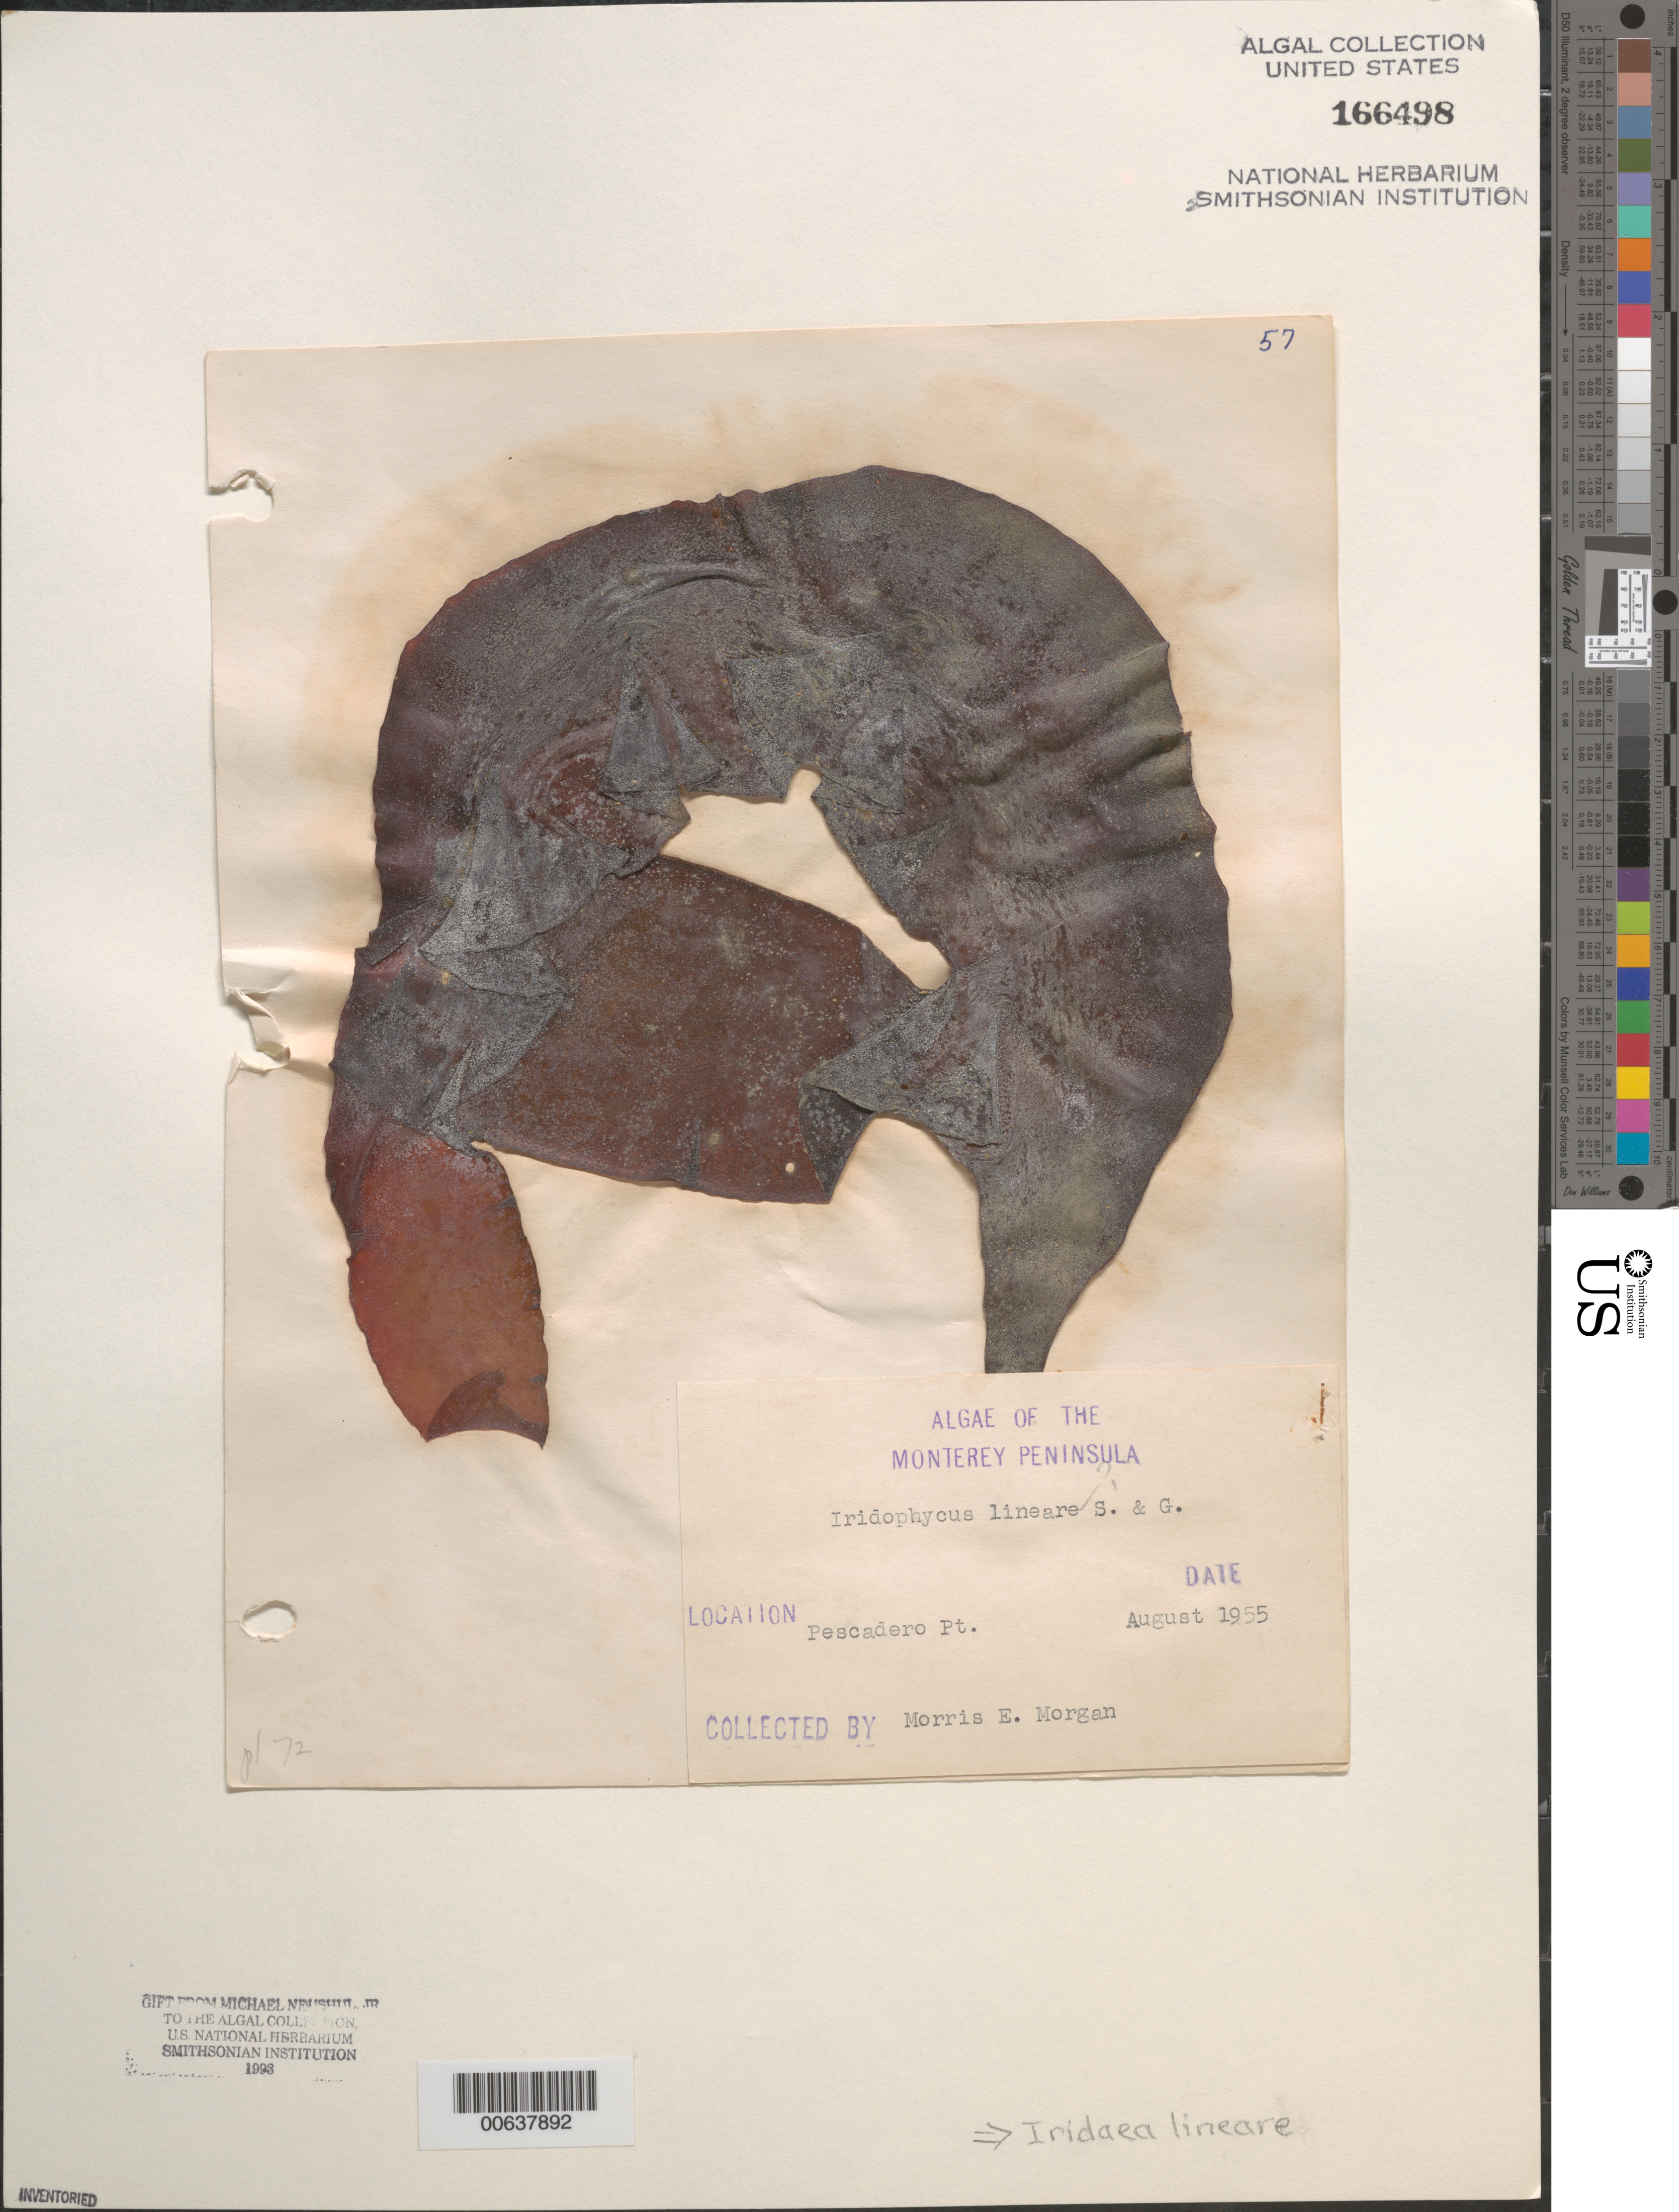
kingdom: Plantae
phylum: Rhodophyta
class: Florideophyceae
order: Gigartinales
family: Gigartinaceae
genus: Mazzaella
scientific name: Mazzaella linearis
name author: (Setchell & N.L. Gardner) Fredericq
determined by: Algae name updating Project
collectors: M. Morgan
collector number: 57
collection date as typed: Aug 1955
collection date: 1955-08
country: United States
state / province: California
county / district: Monterey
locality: Pescadero Point, Monterey Peninsula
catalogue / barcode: US 166498